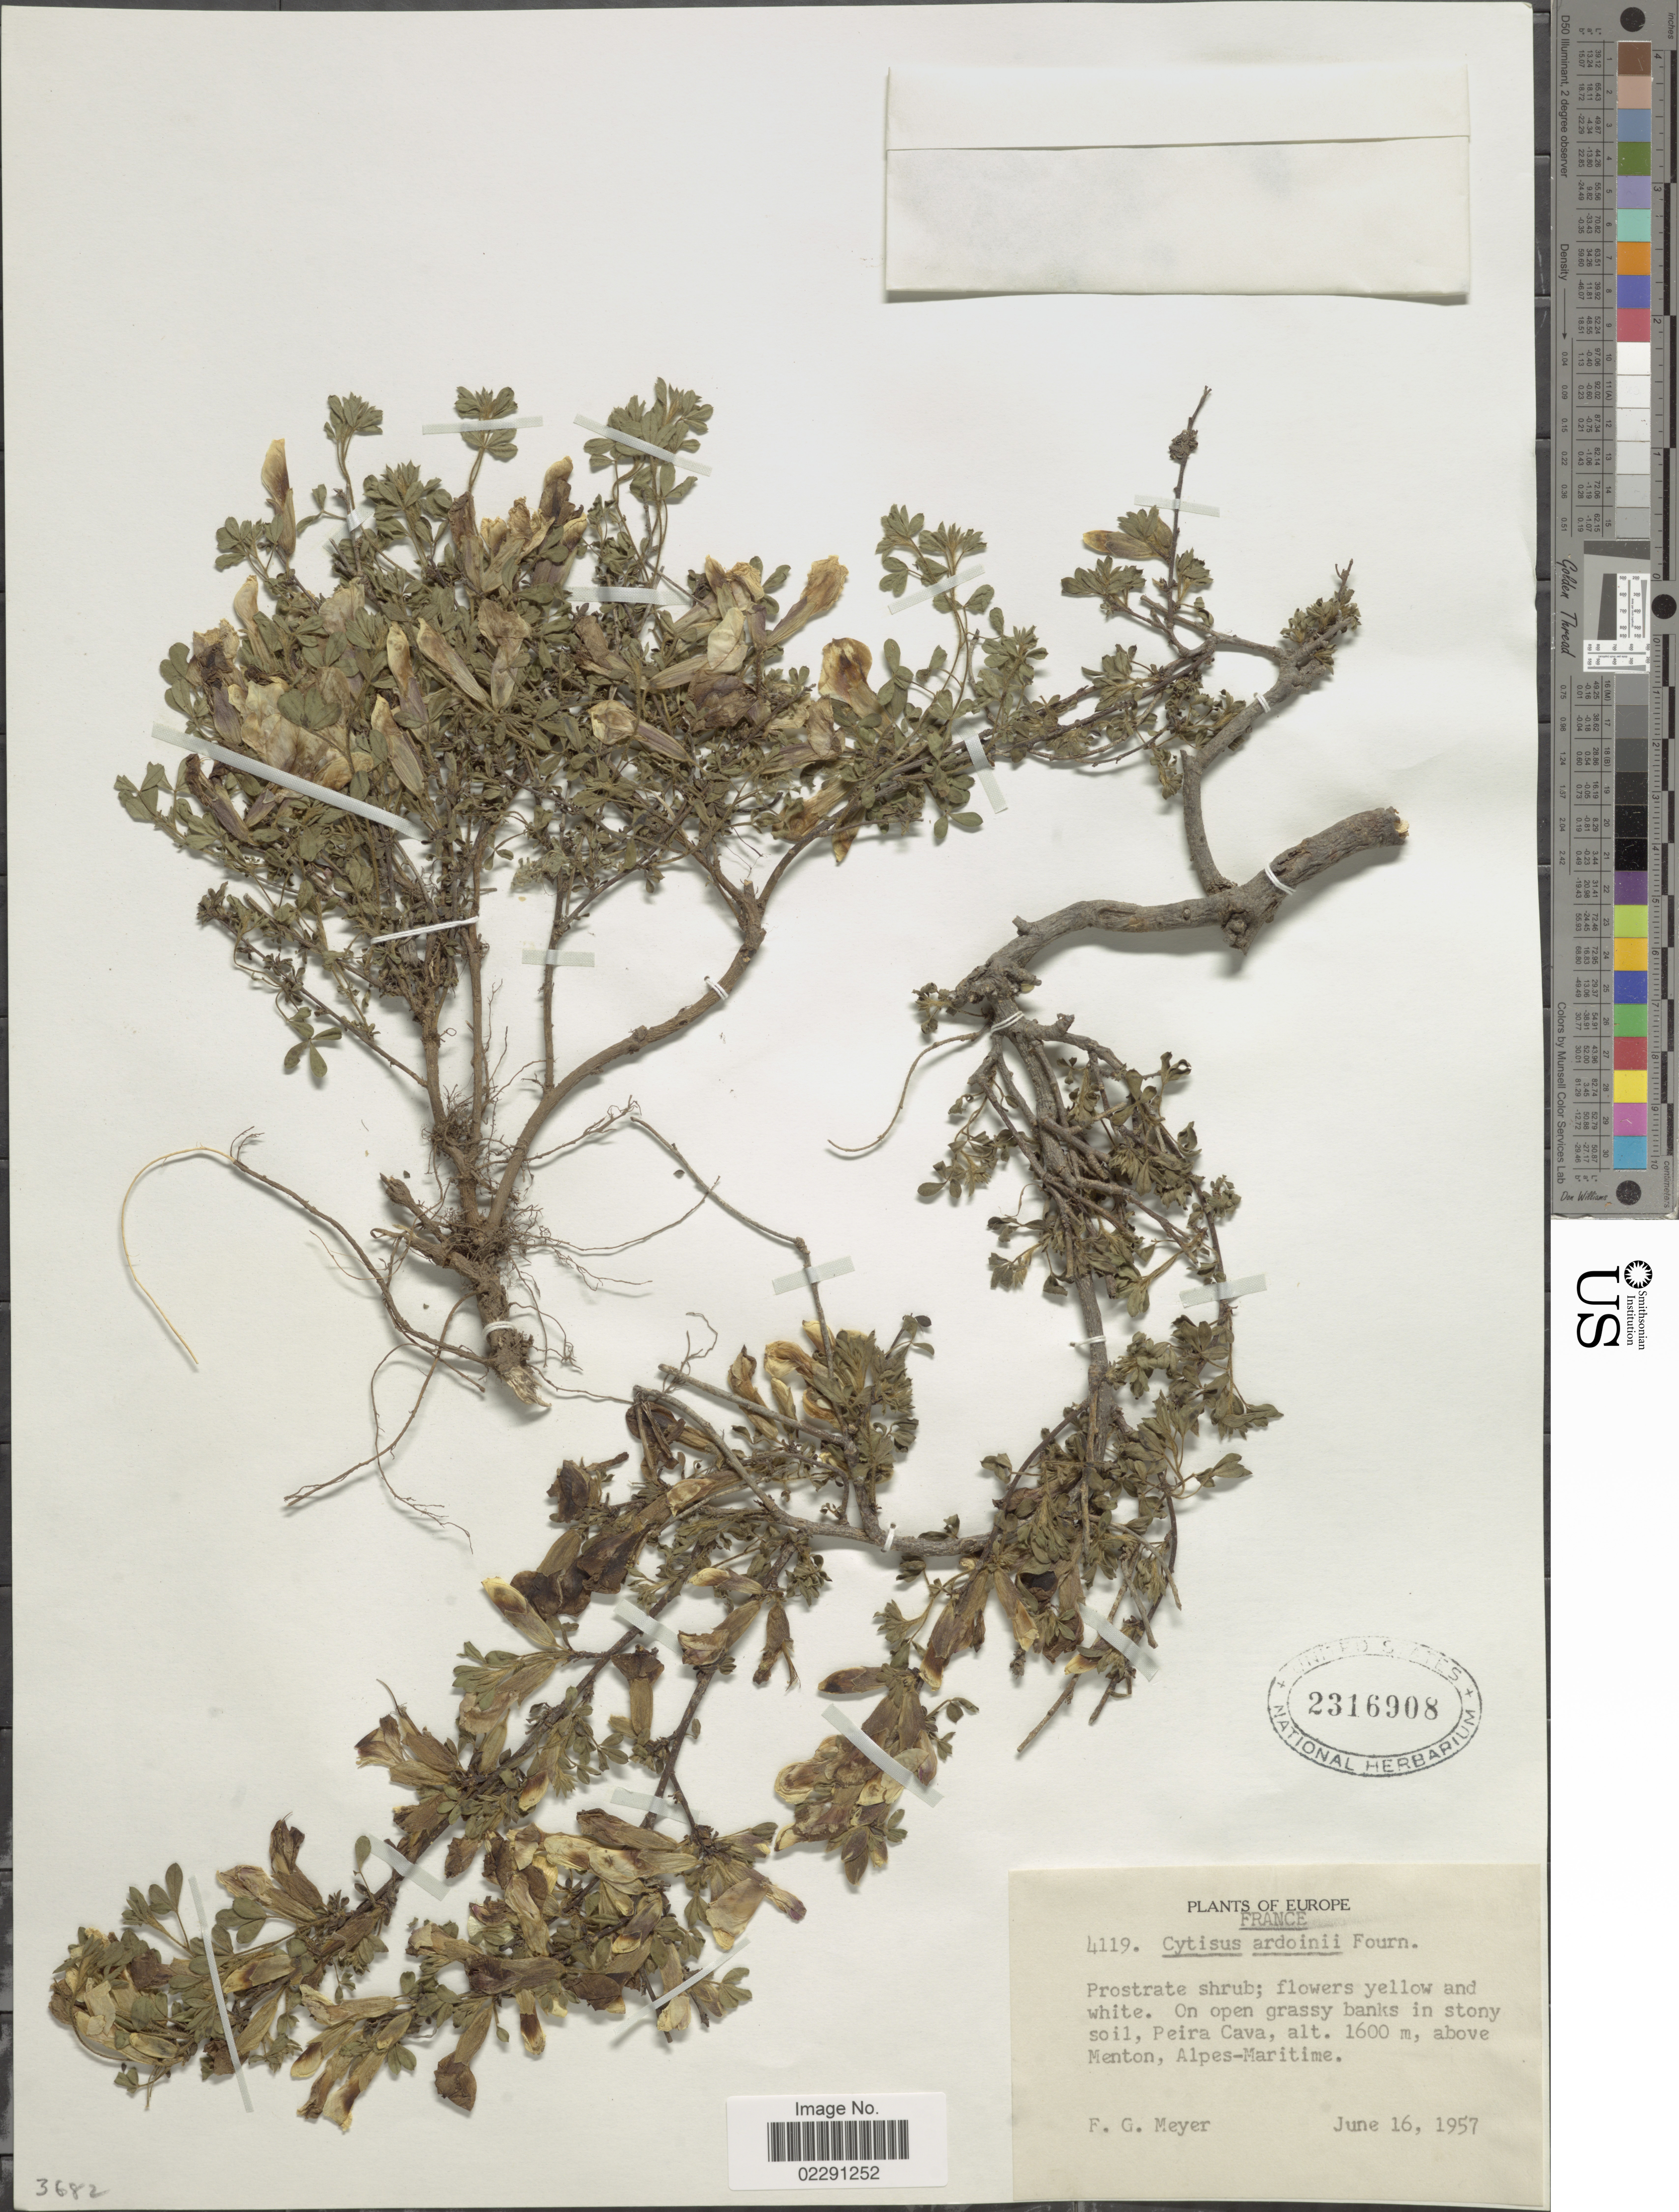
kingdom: Plantae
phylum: Tracheophyta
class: Magnoliopsida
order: Fabales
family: Fabaceae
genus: Cytisus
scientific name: Cytisus ardoinii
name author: E. Fourn.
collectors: F. G. Meyer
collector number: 4119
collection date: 1957-06-16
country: France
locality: On open grassy banks in stony soil, Peira Cava, above Menton, Alpes-Maritimes.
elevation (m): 1600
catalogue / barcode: US 2316908